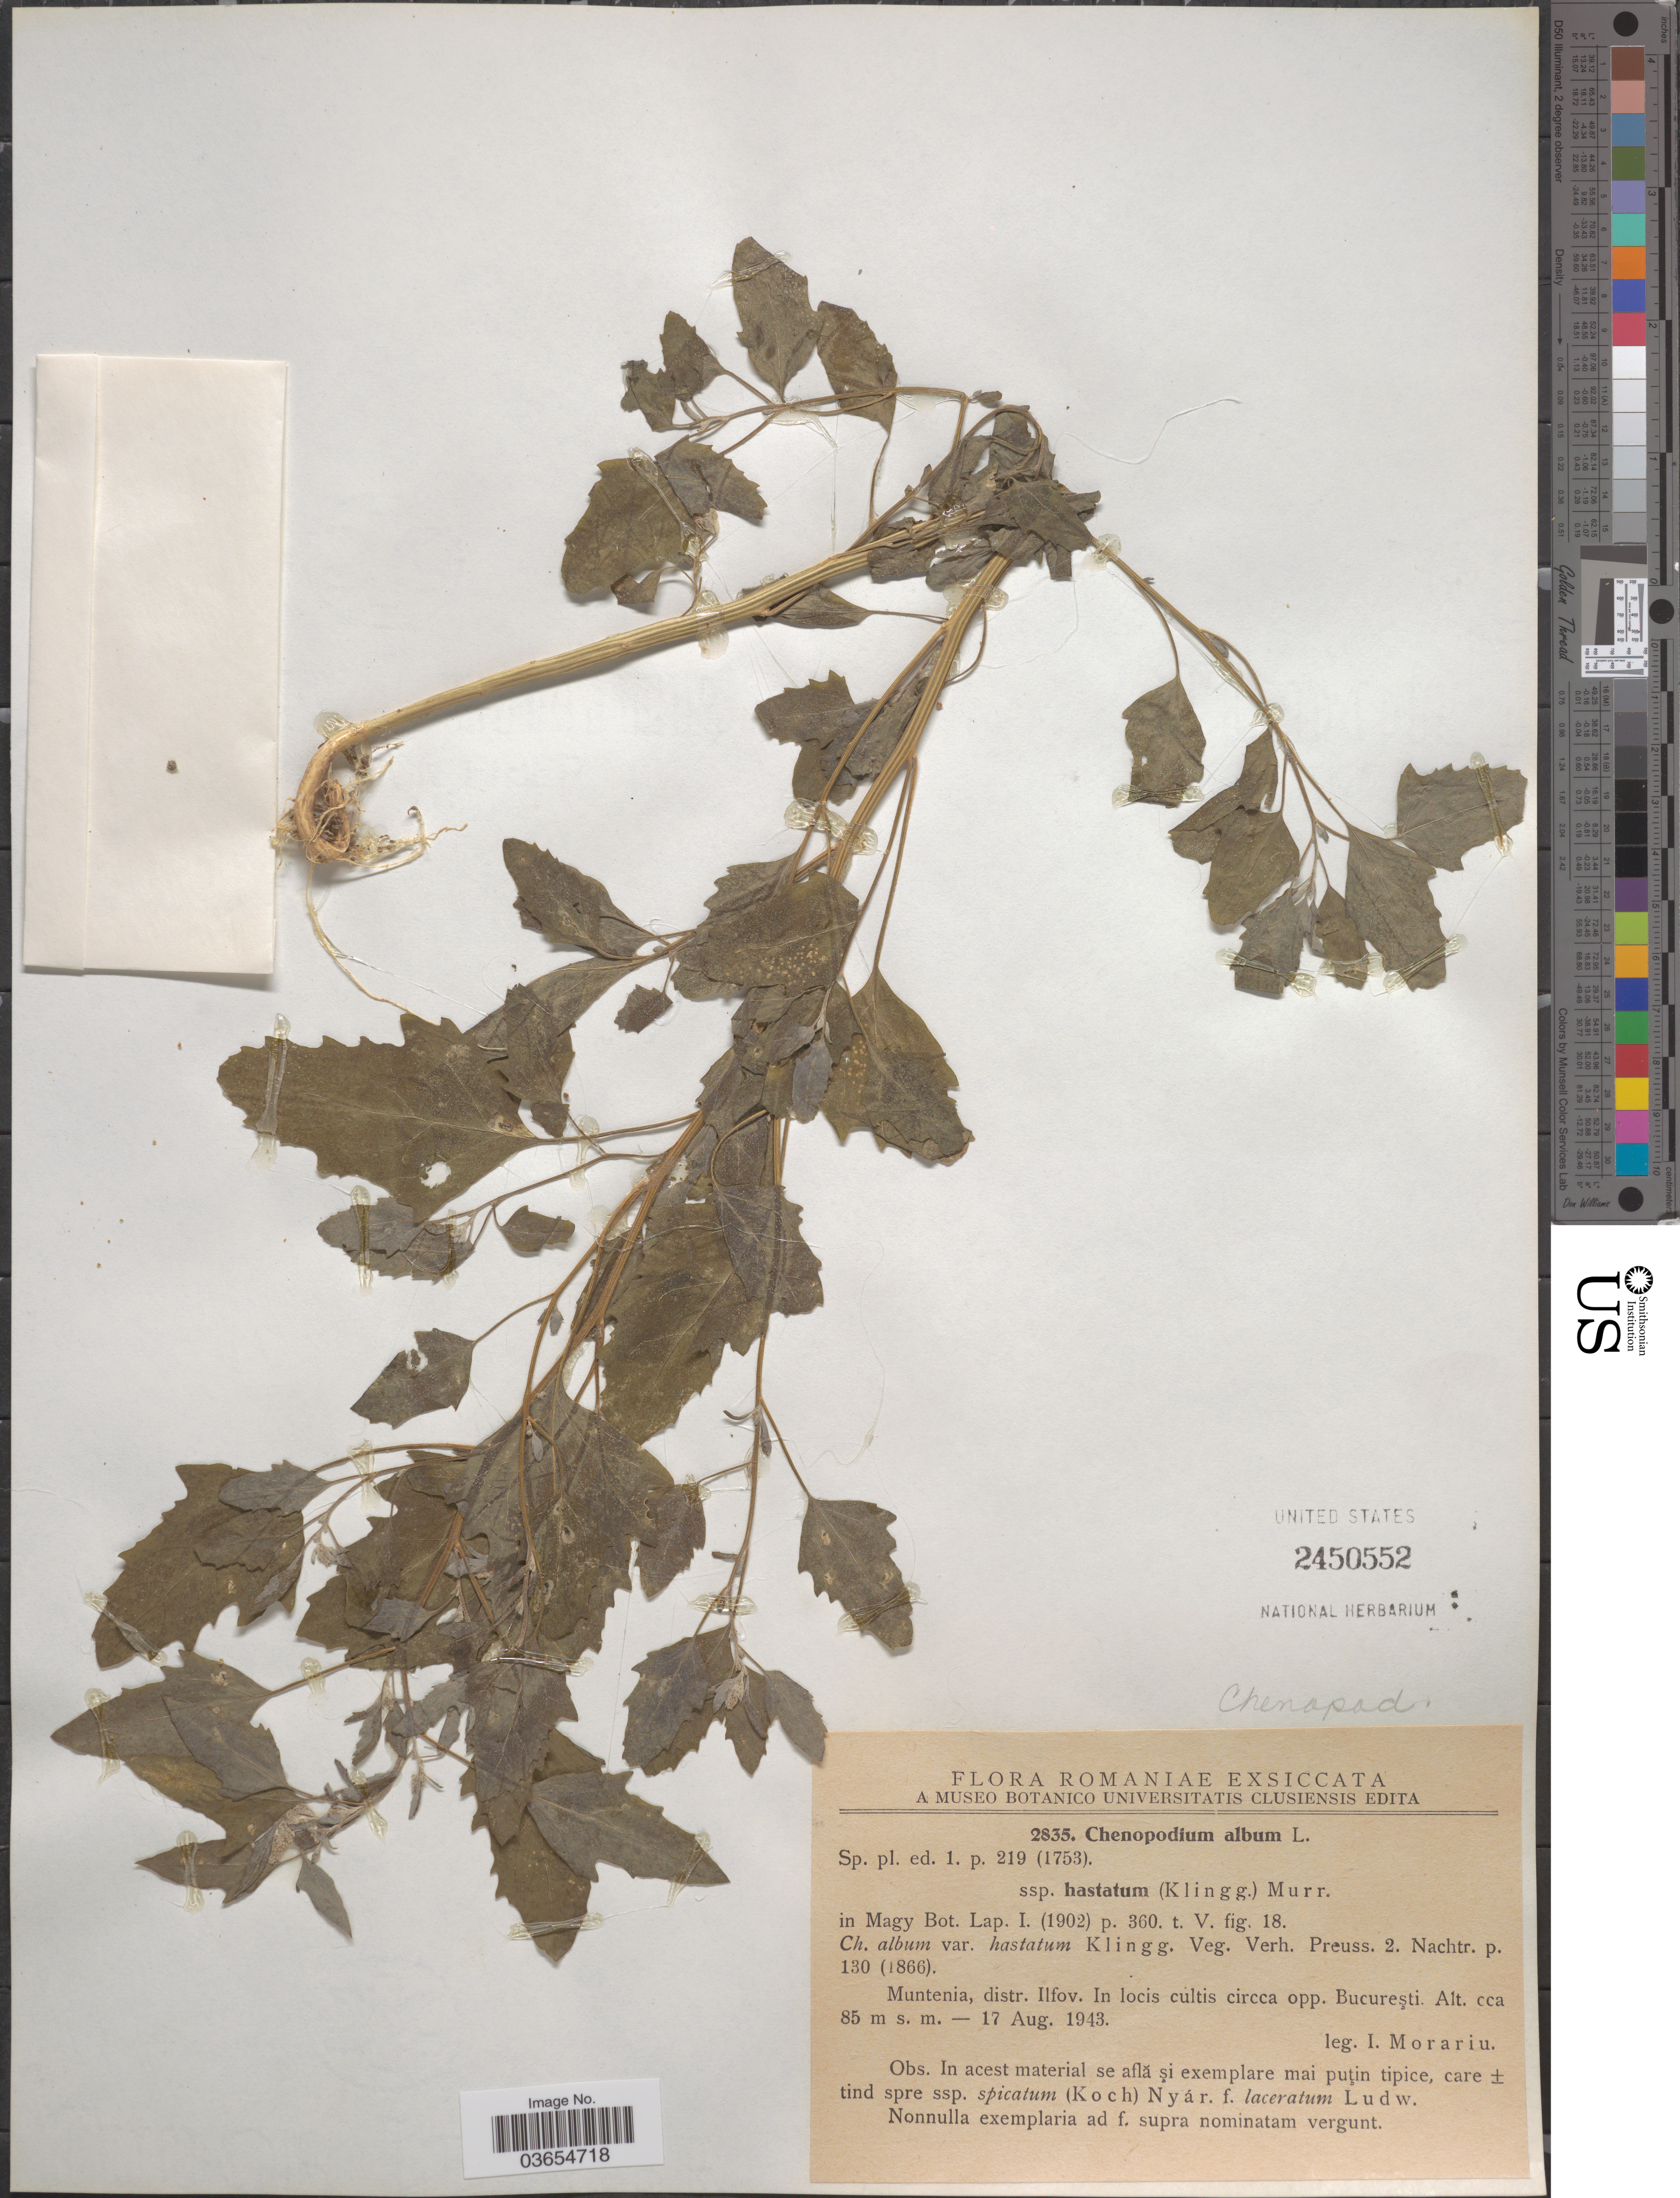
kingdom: Plantae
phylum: Tracheophyta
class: Magnoliopsida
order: Caryophyllales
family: Amaranthaceae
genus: Chenopodium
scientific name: Chenopodium album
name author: L.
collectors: I. Morariu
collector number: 2835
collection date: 1943-08-17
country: Romania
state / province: Ilfov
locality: Muntenia, distr. Ilfov. In locis cultis circca opp. Bucureşti.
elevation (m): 85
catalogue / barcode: US 2450552